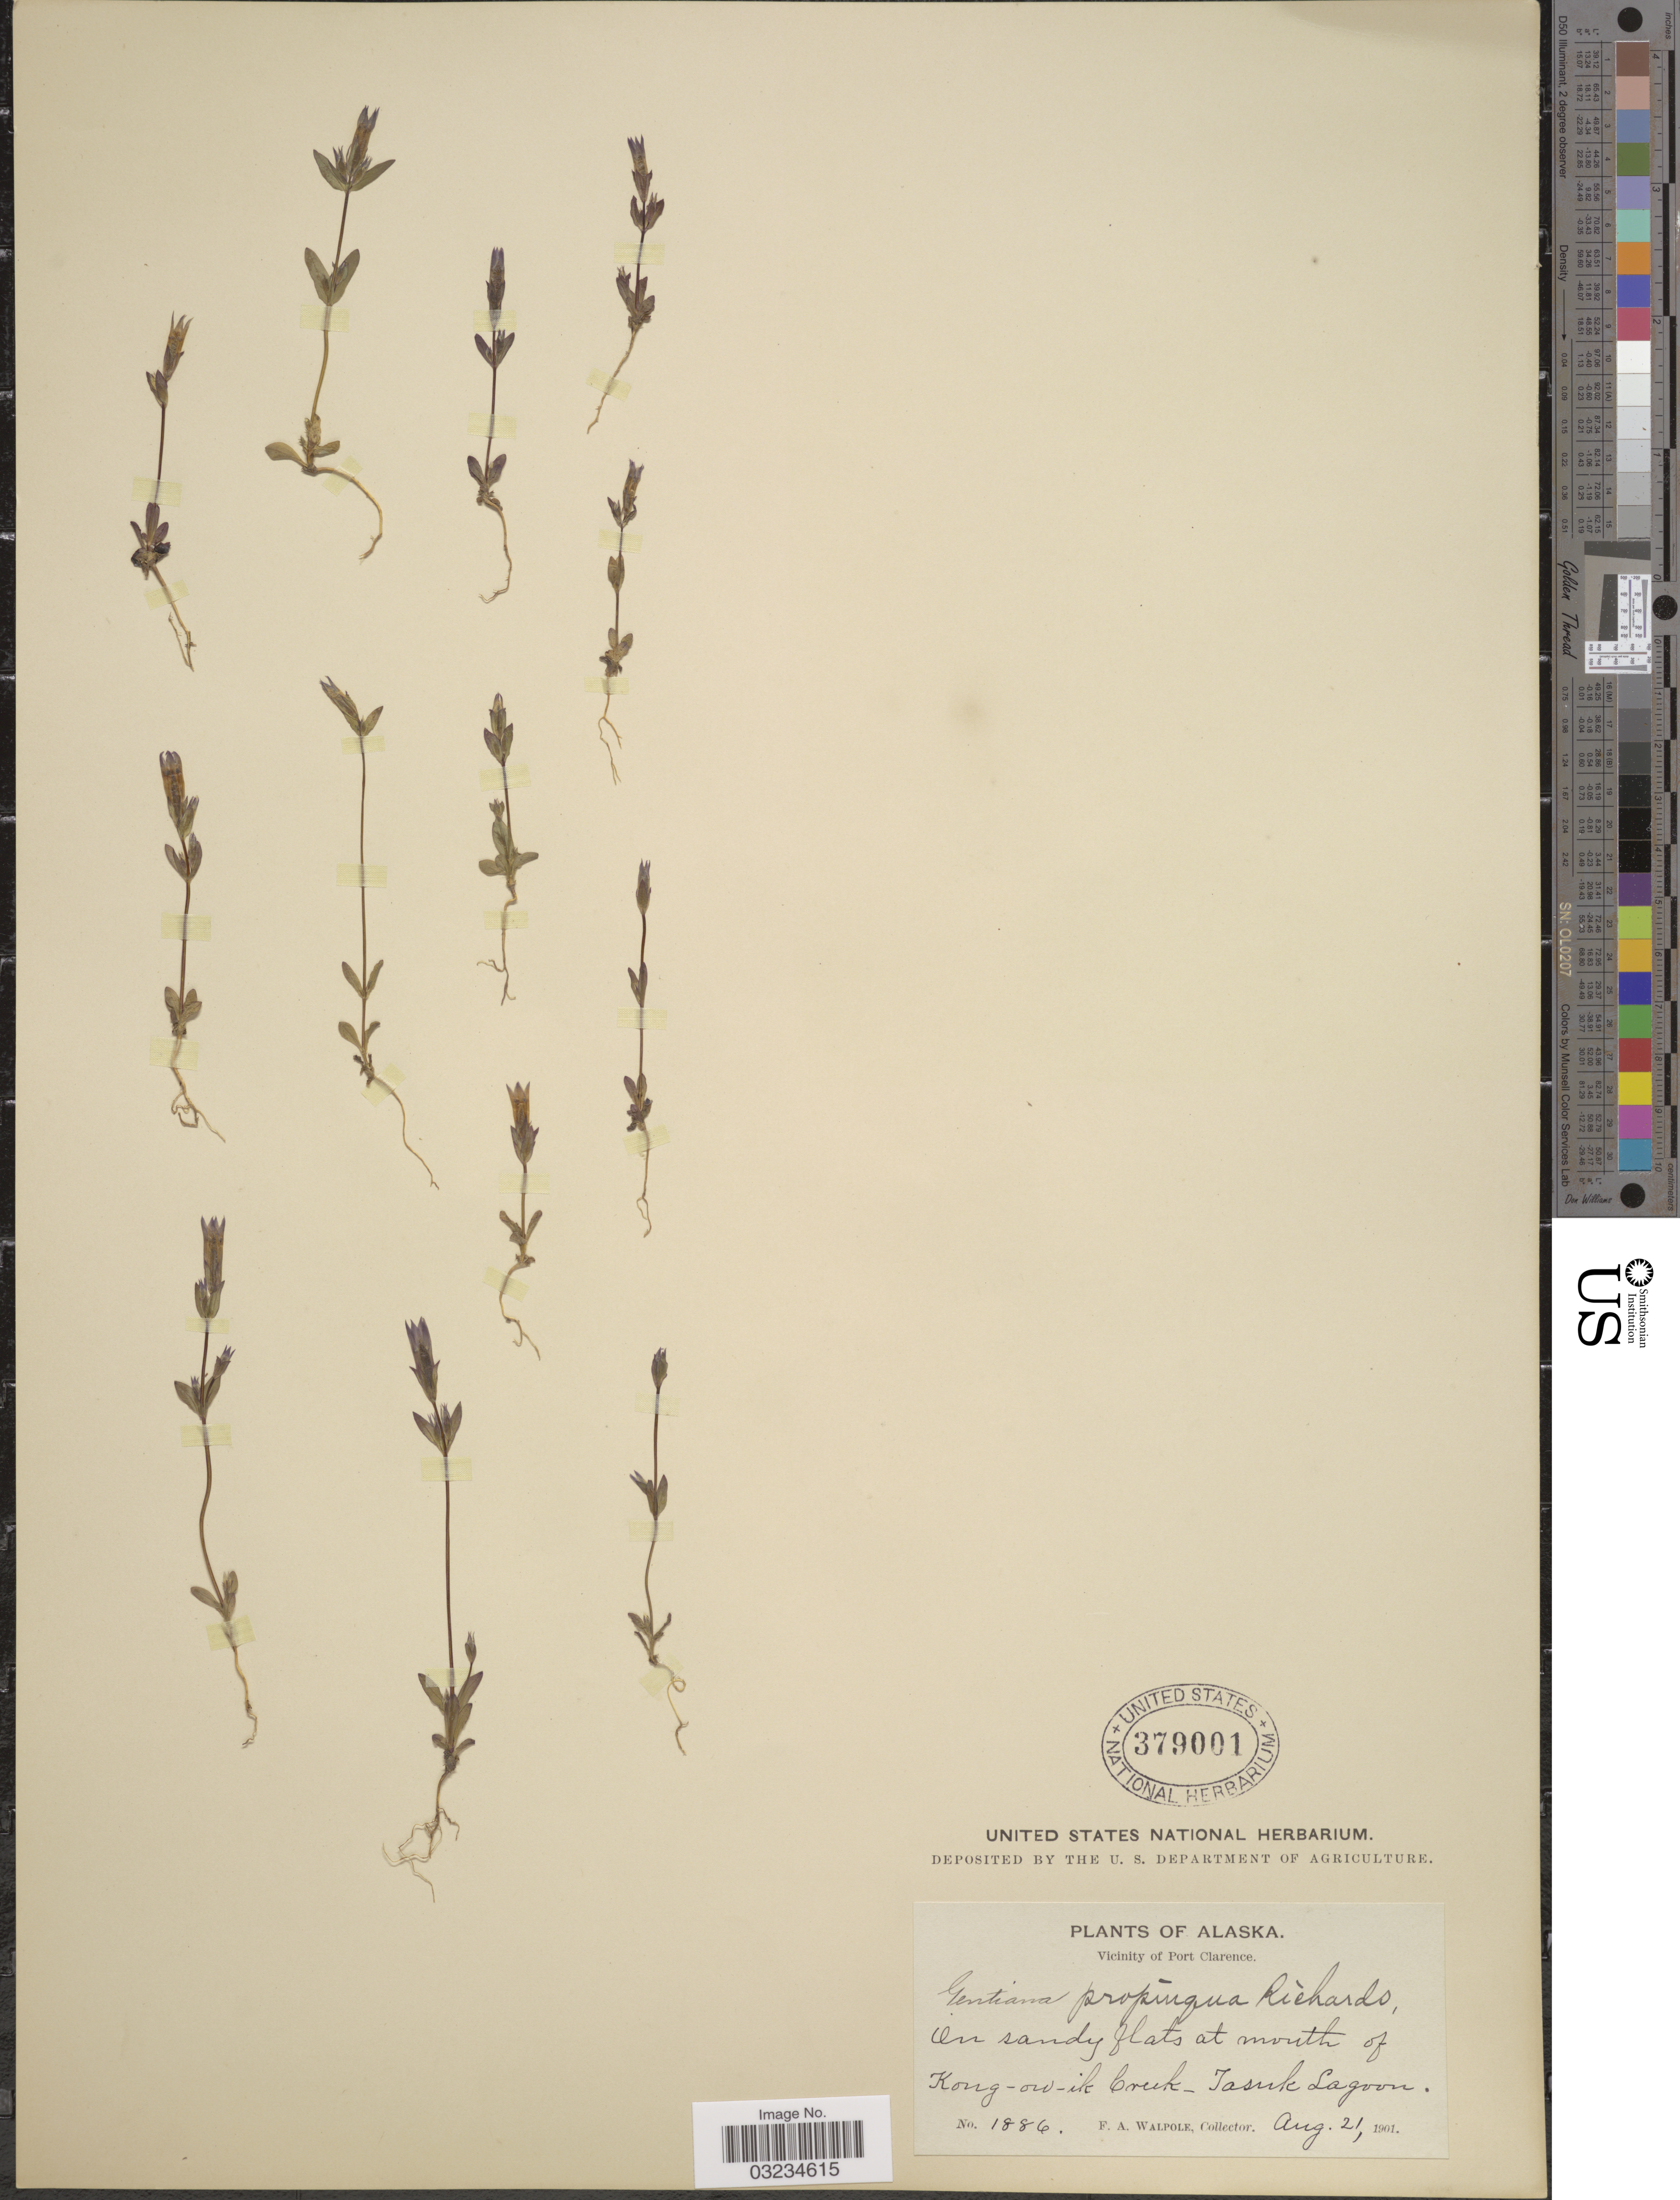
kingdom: Plantae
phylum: Tracheophyta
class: Magnoliopsida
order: Gentianales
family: Gentianaceae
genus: Gentiana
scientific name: Gentiana propinqua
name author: Richards.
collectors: F. Walpole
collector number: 1886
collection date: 1901-08-21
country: United States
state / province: Alaska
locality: Vicinity of Port Clarence. On sandy flats at mouth of Kong-ow-ik Creek. Tasuk Lagoon.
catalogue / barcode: US 379001